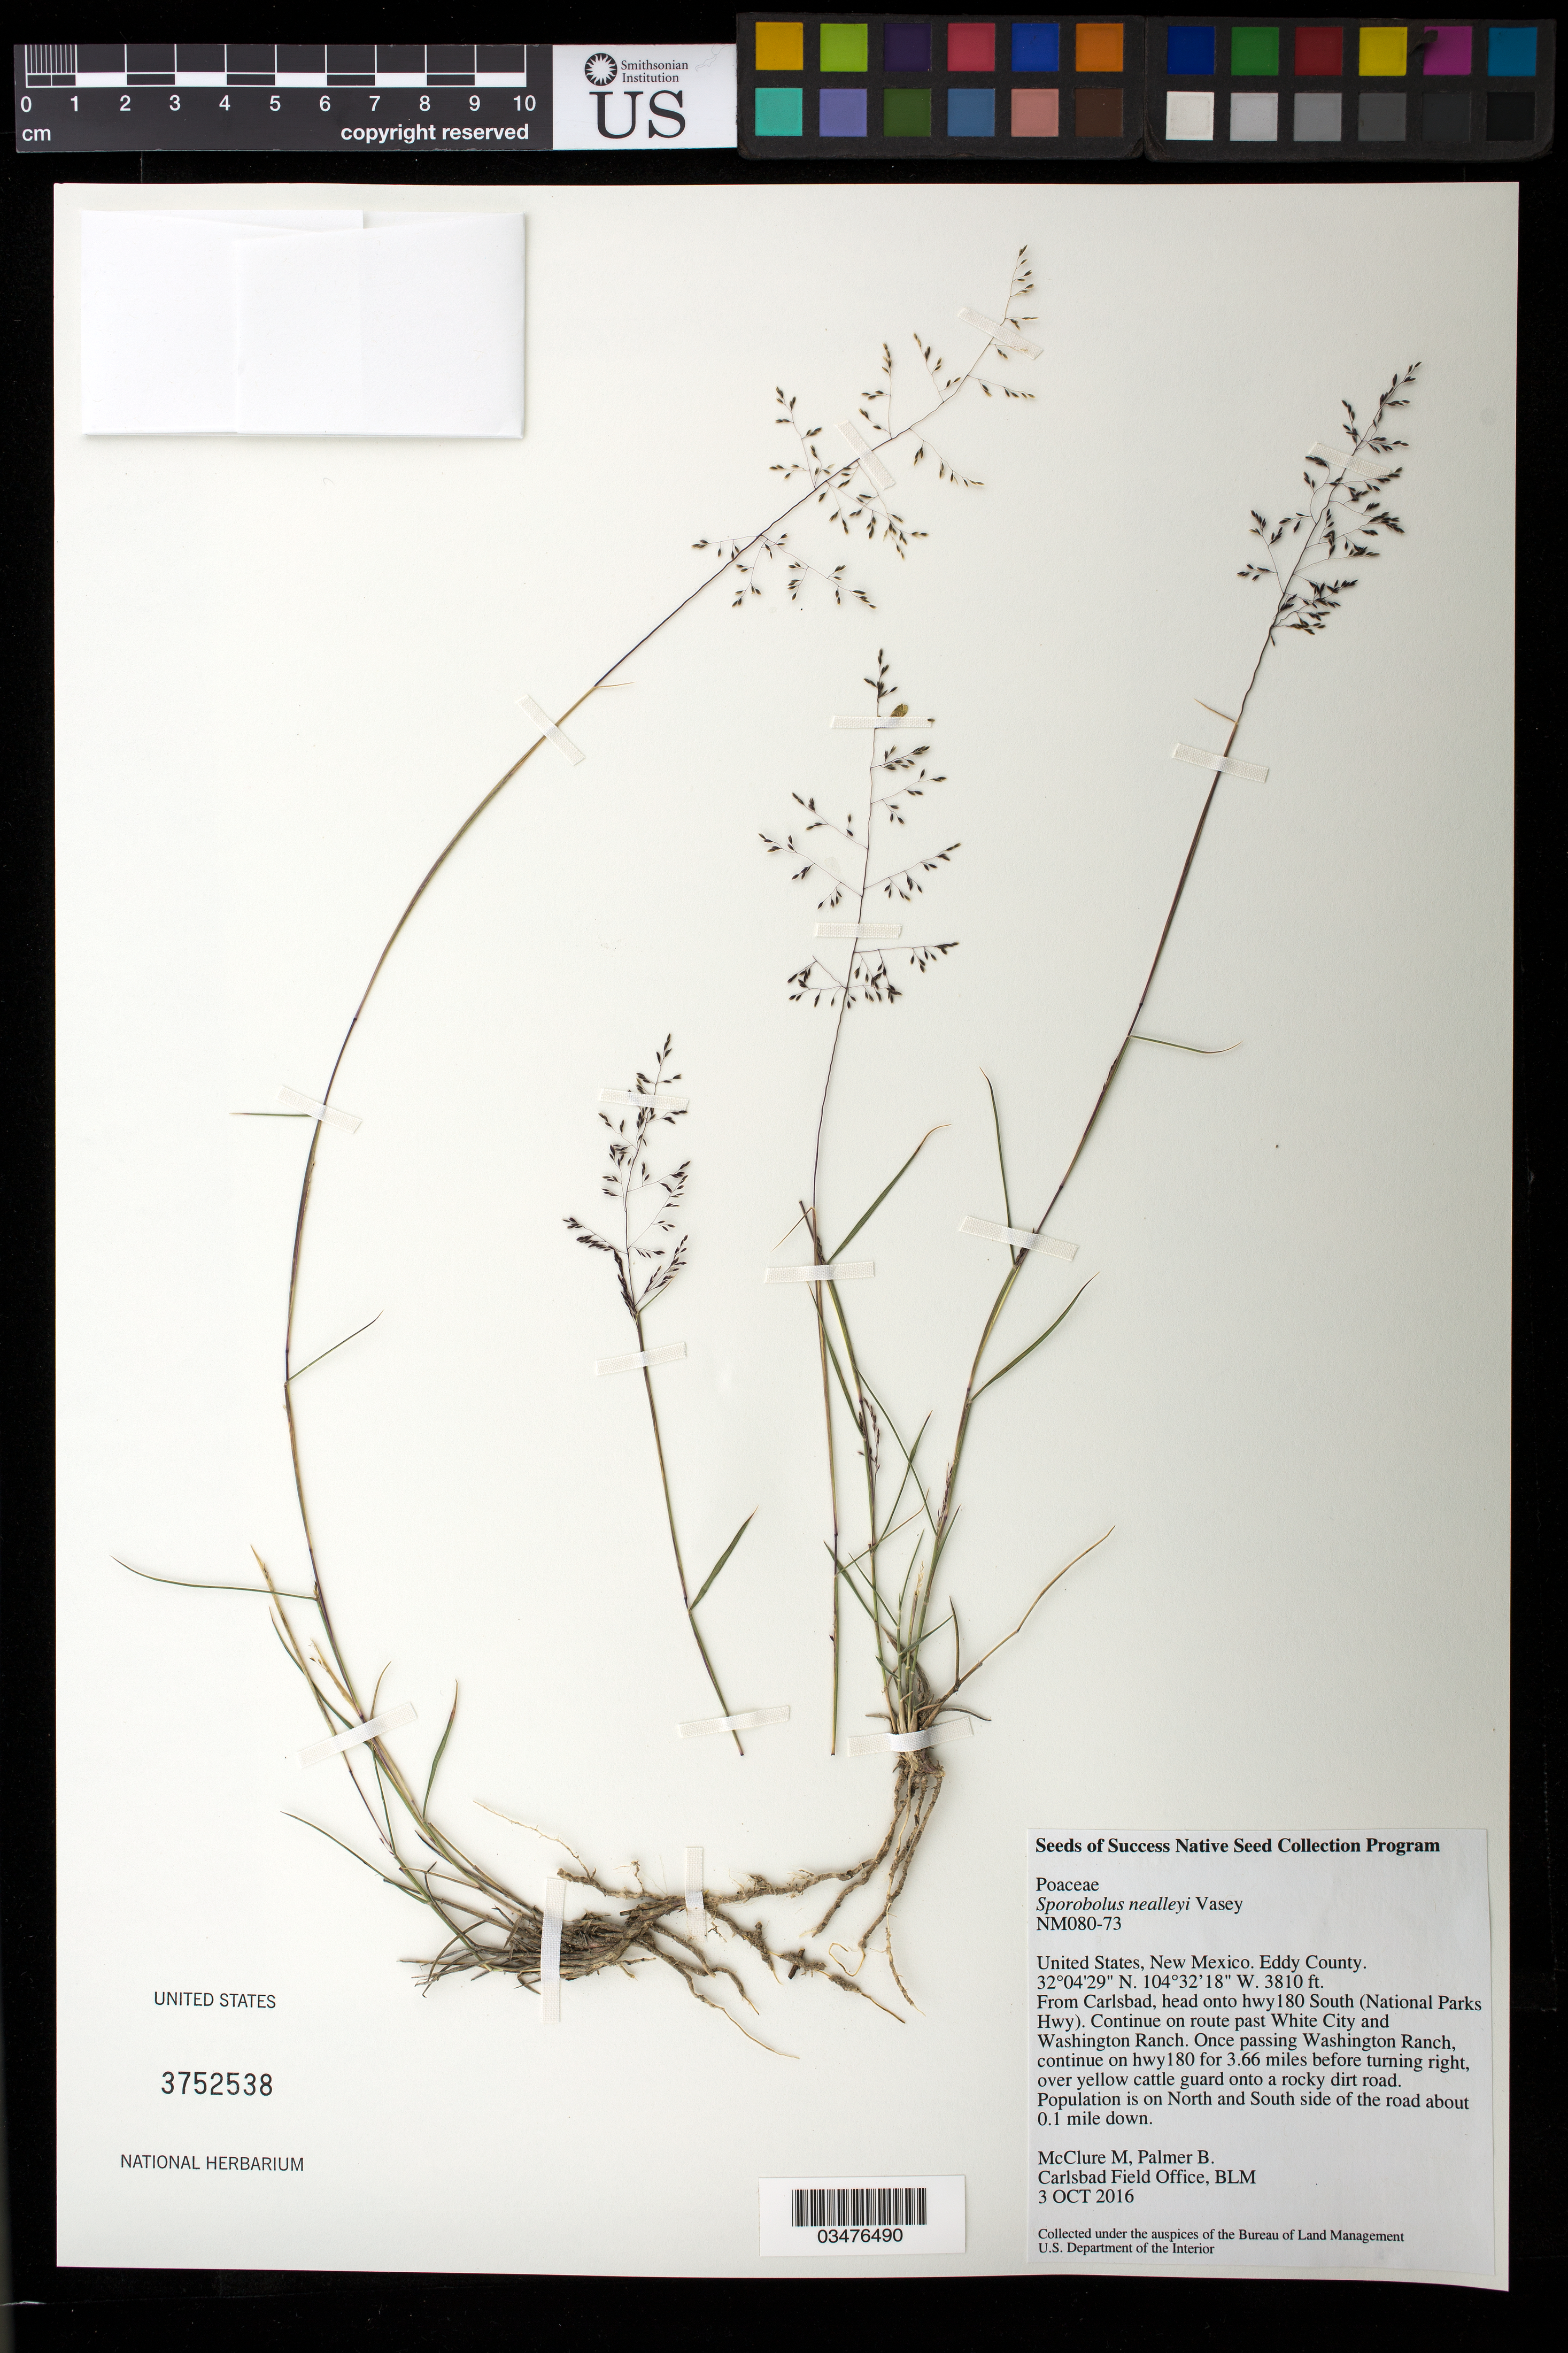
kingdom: Plantae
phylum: Tracheophyta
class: Liliopsida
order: Poales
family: Poaceae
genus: Sporobolus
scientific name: Sporobolus nealleyi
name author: Vasey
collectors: M. McClure & B. Palmer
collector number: NM080-73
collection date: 2016-10-03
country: United States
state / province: New Mexico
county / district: Eddy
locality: Near White City passing Washington Ranch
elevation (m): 1161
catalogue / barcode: US 3752538